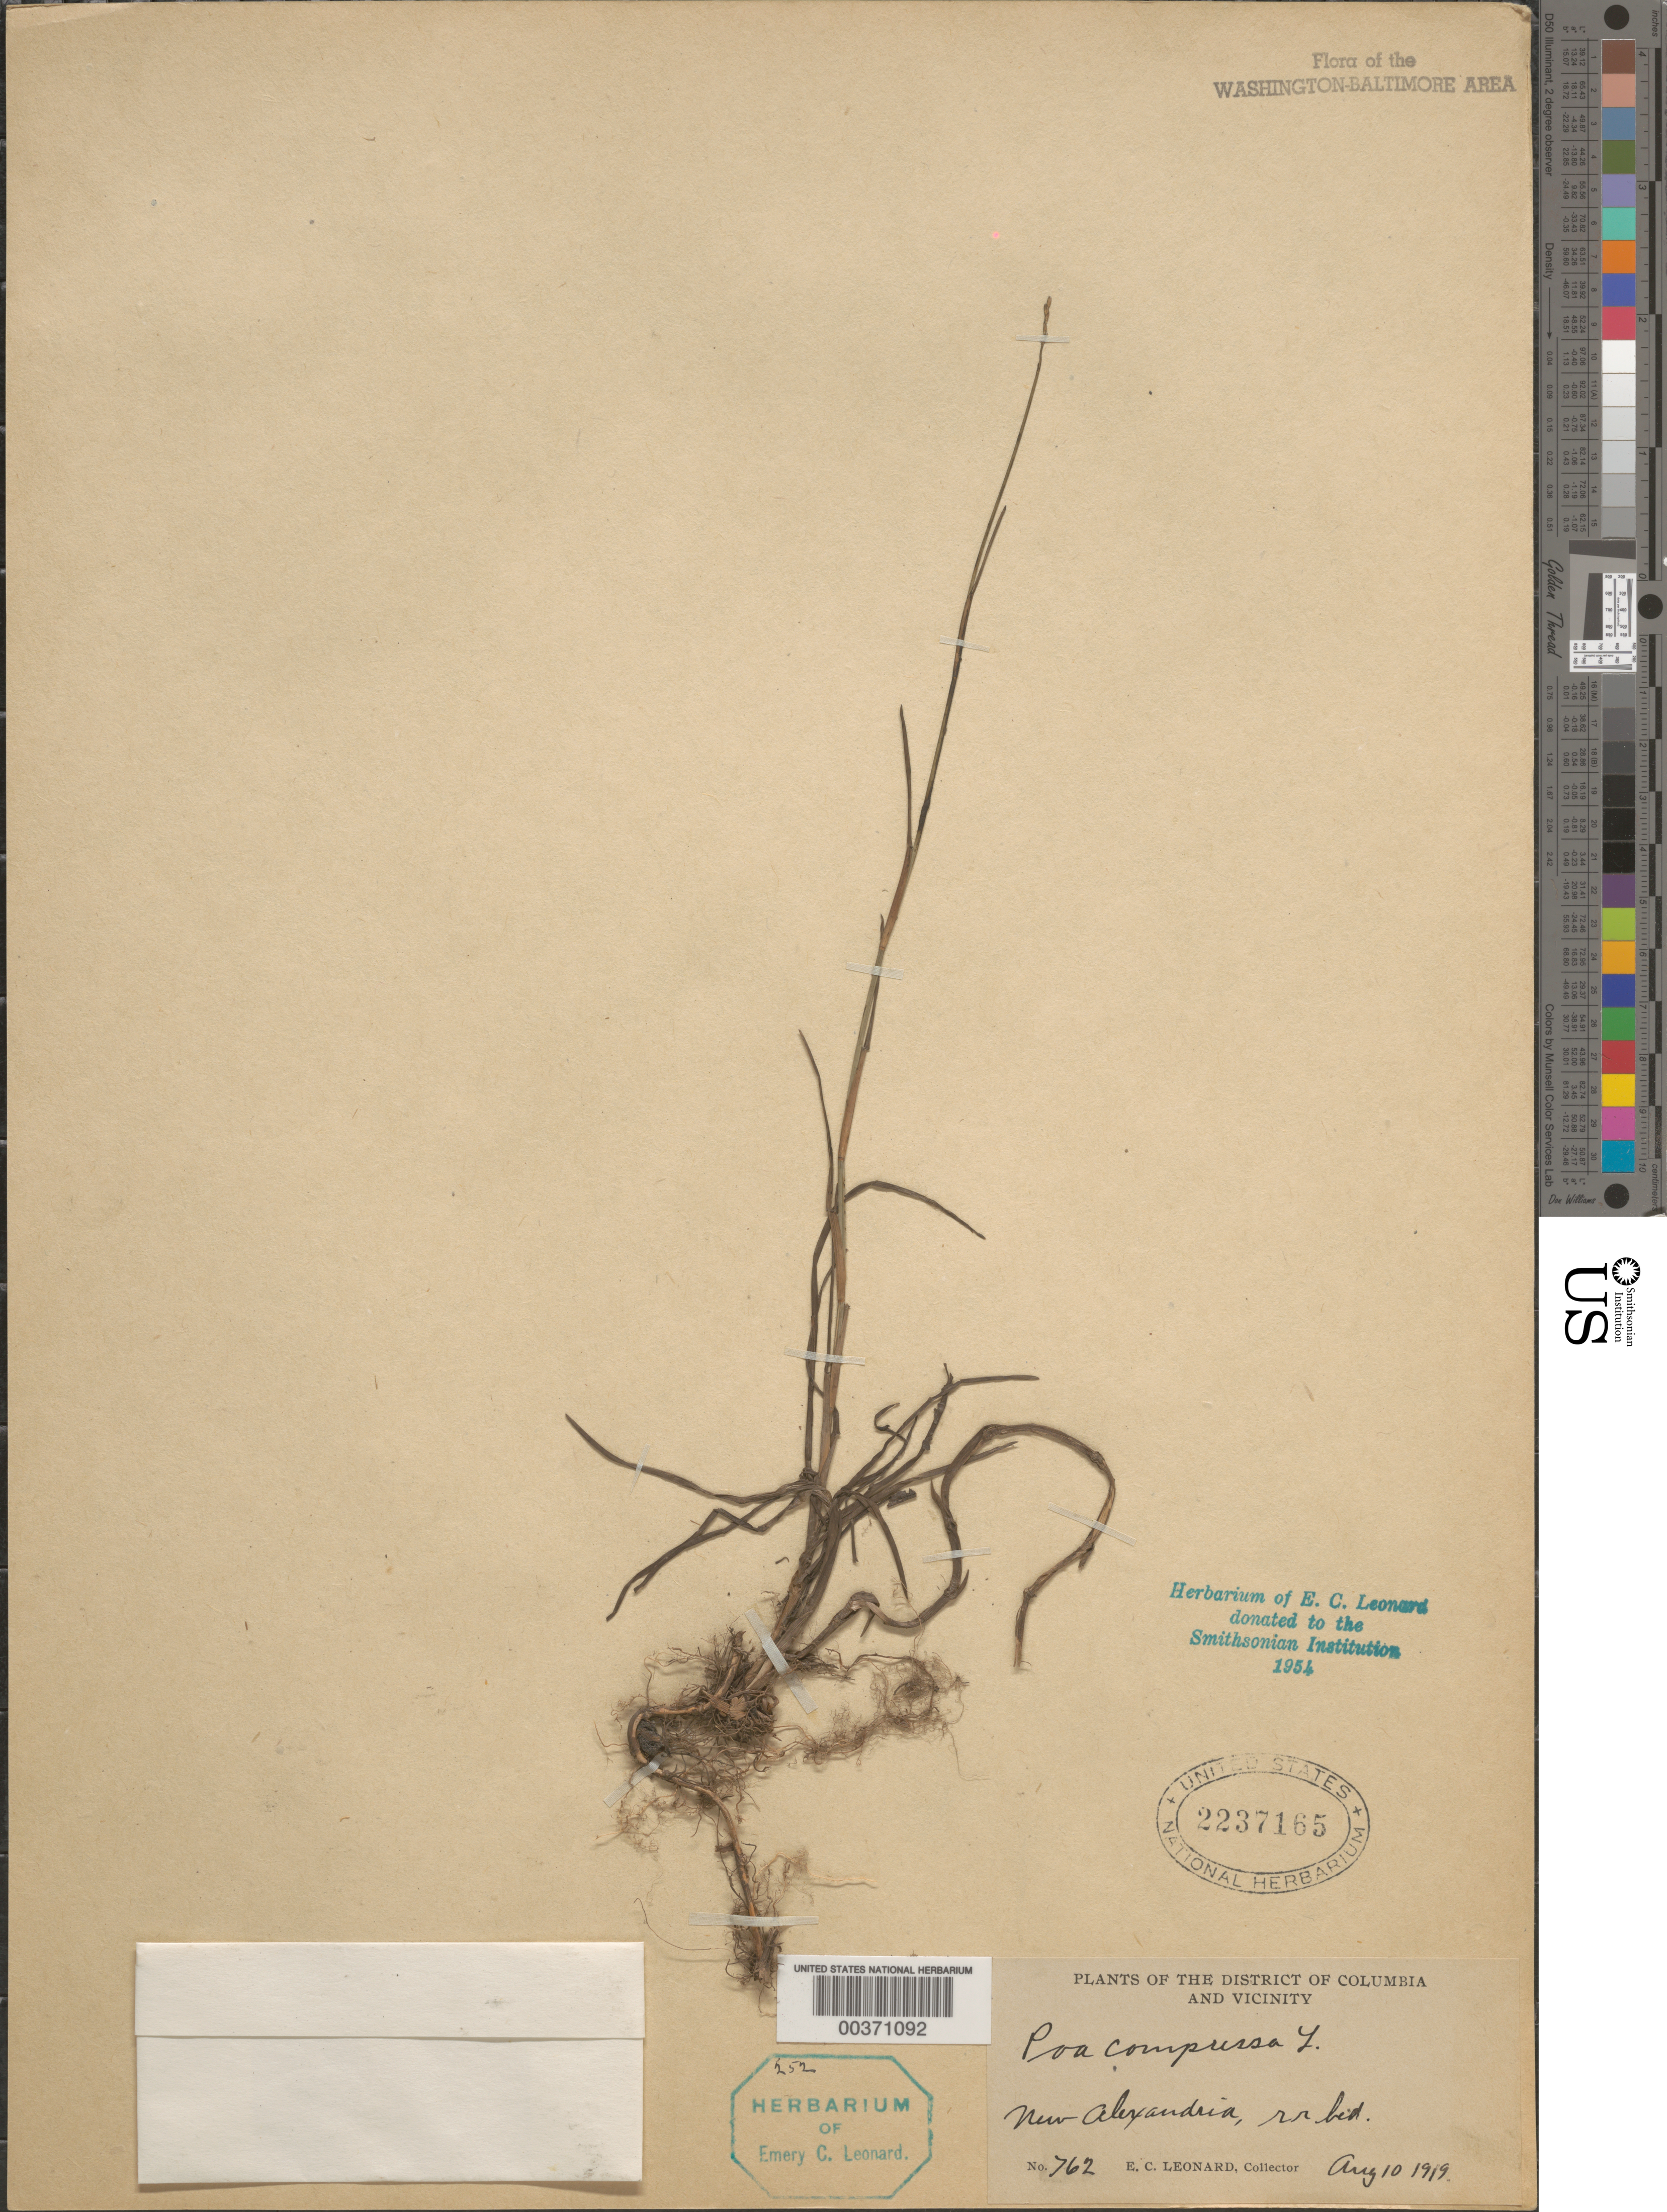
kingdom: Plantae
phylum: Tracheophyta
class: Liliopsida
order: Poales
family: Poaceae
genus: Poa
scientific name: Poa compressa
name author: L.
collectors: E. C. Leonard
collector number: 762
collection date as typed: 10 Aug 1919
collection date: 1919-08-10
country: United States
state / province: Virginia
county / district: Fairfax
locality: New Alexandria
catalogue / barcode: US 2237165